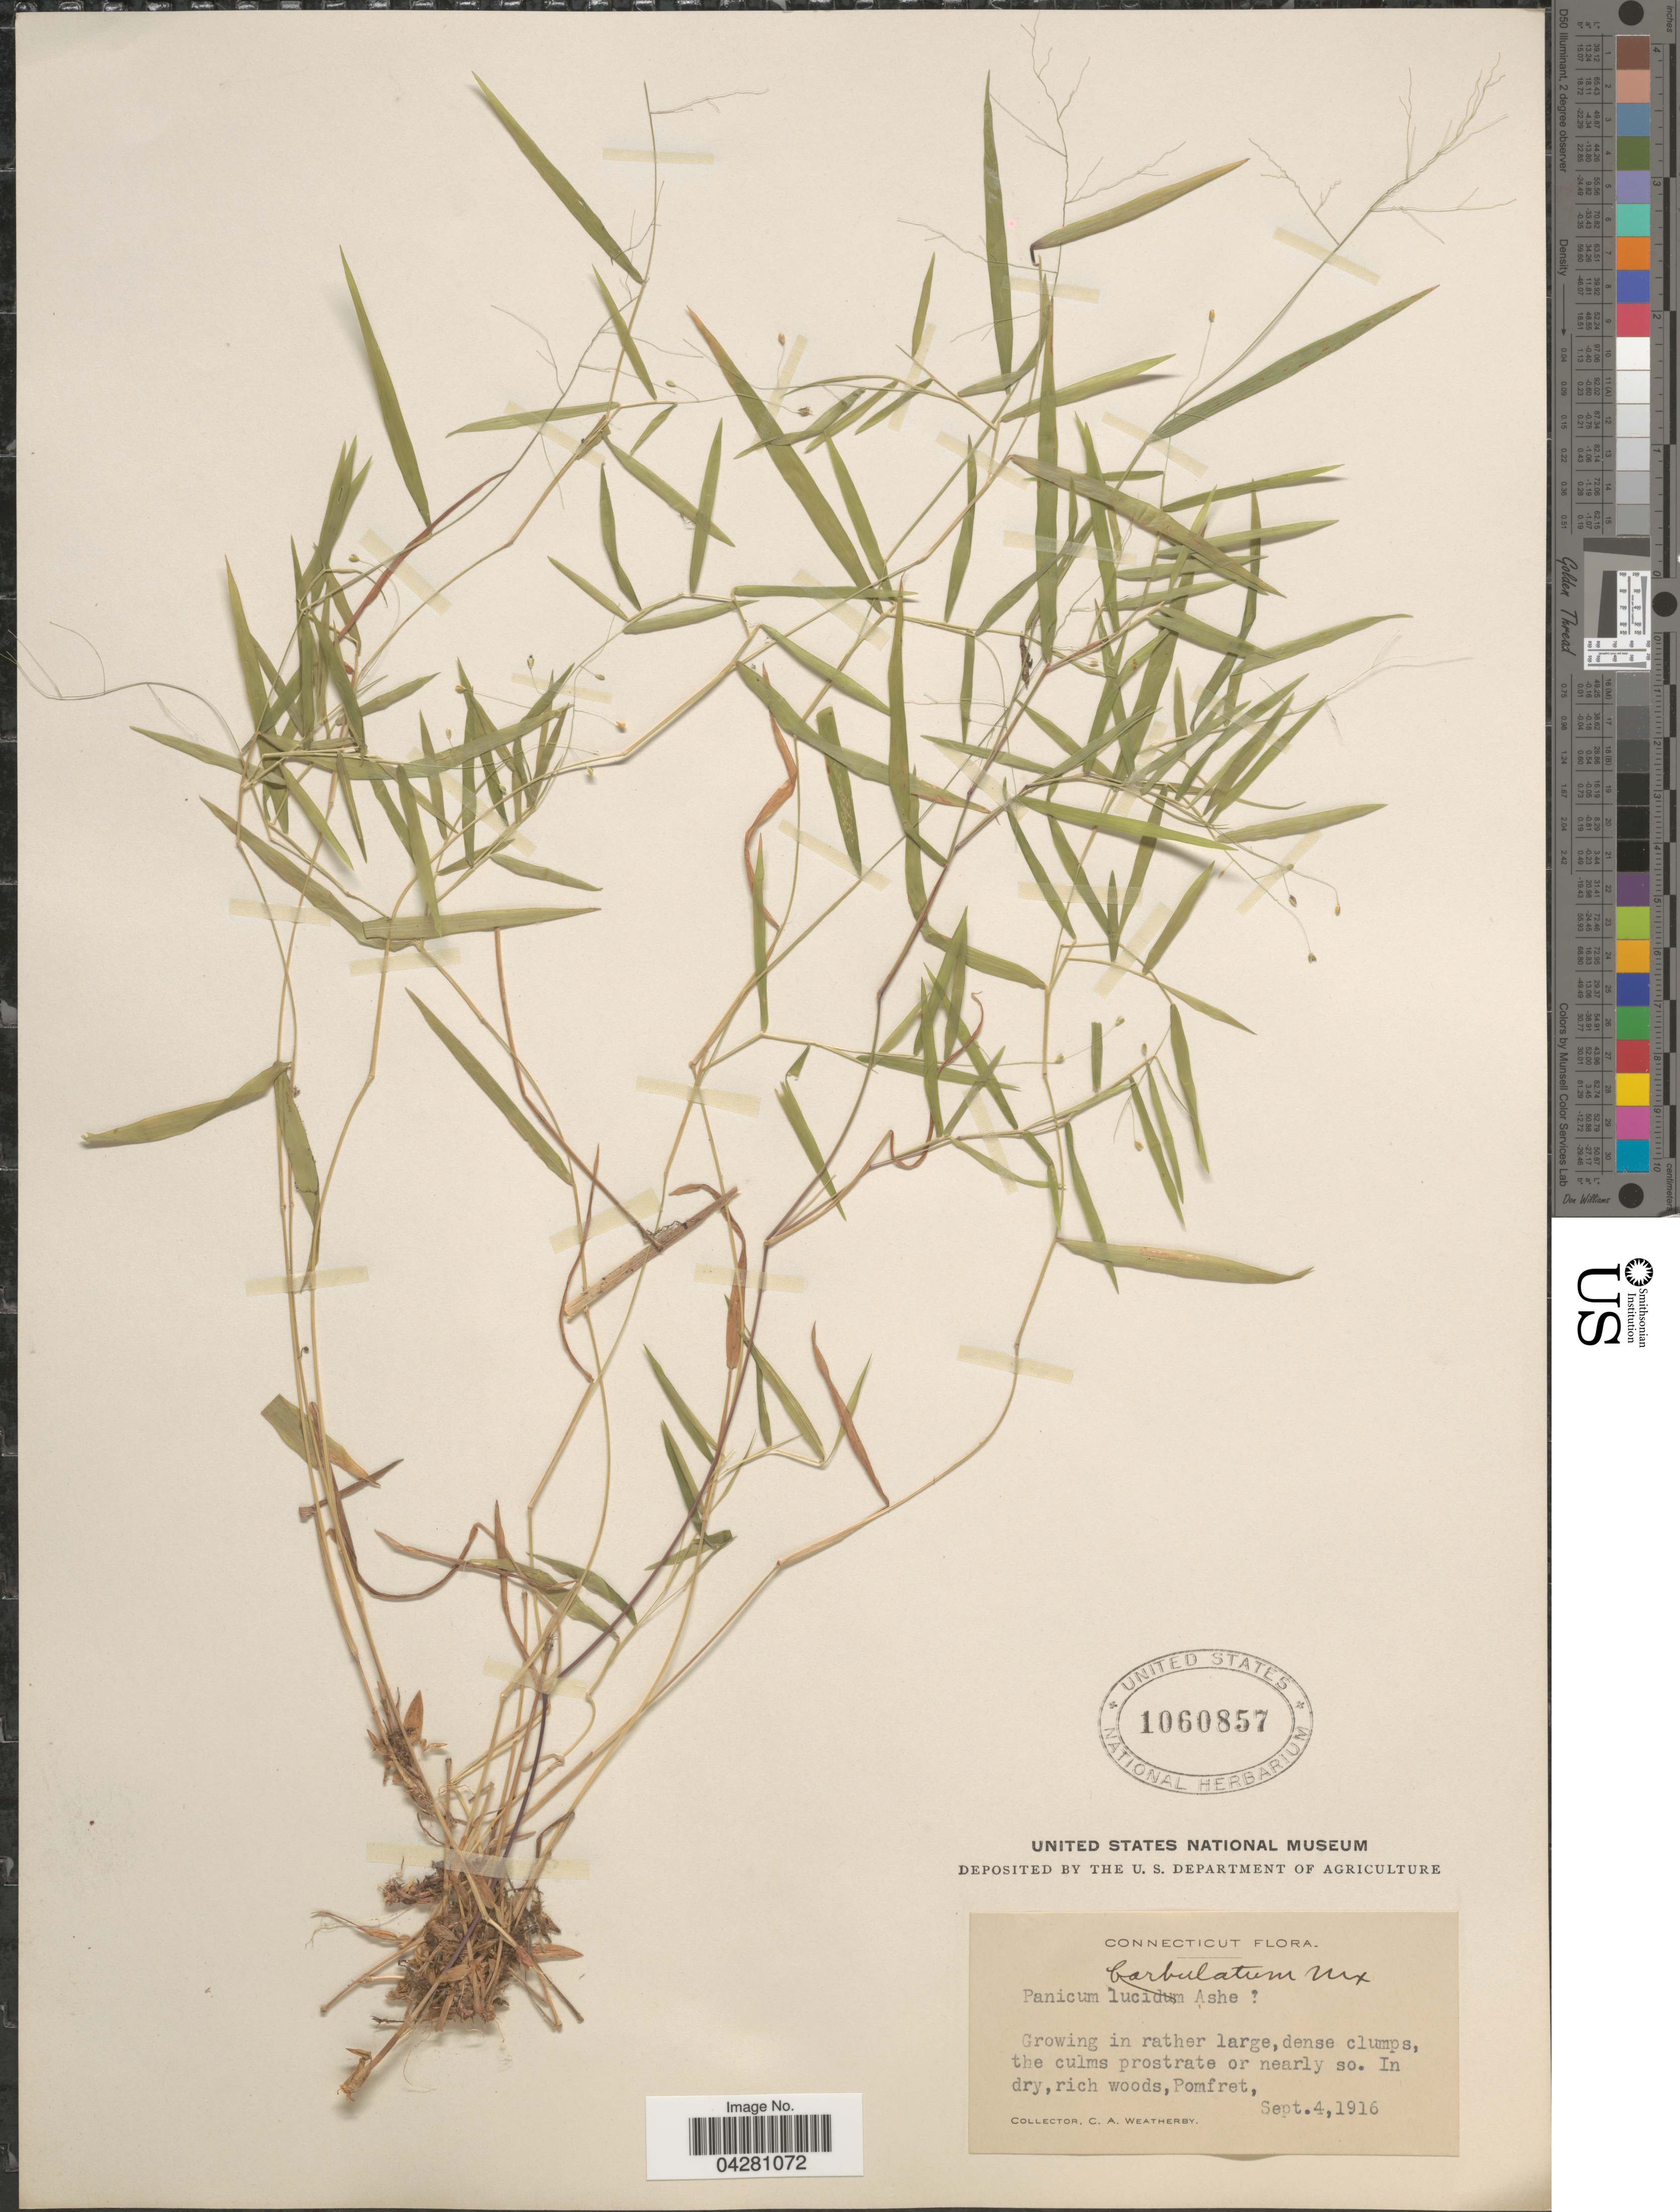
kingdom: Plantae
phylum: Tracheophyta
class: Liliopsida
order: Poales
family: Poaceae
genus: Dichanthelium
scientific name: Dichanthelium dichotomum var. dichotomum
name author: (L.) Gould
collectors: C. A. Weatherby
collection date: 1916-09-04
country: United States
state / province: Connecticut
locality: In dry, rich woods, Pomfret.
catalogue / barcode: US 1060857